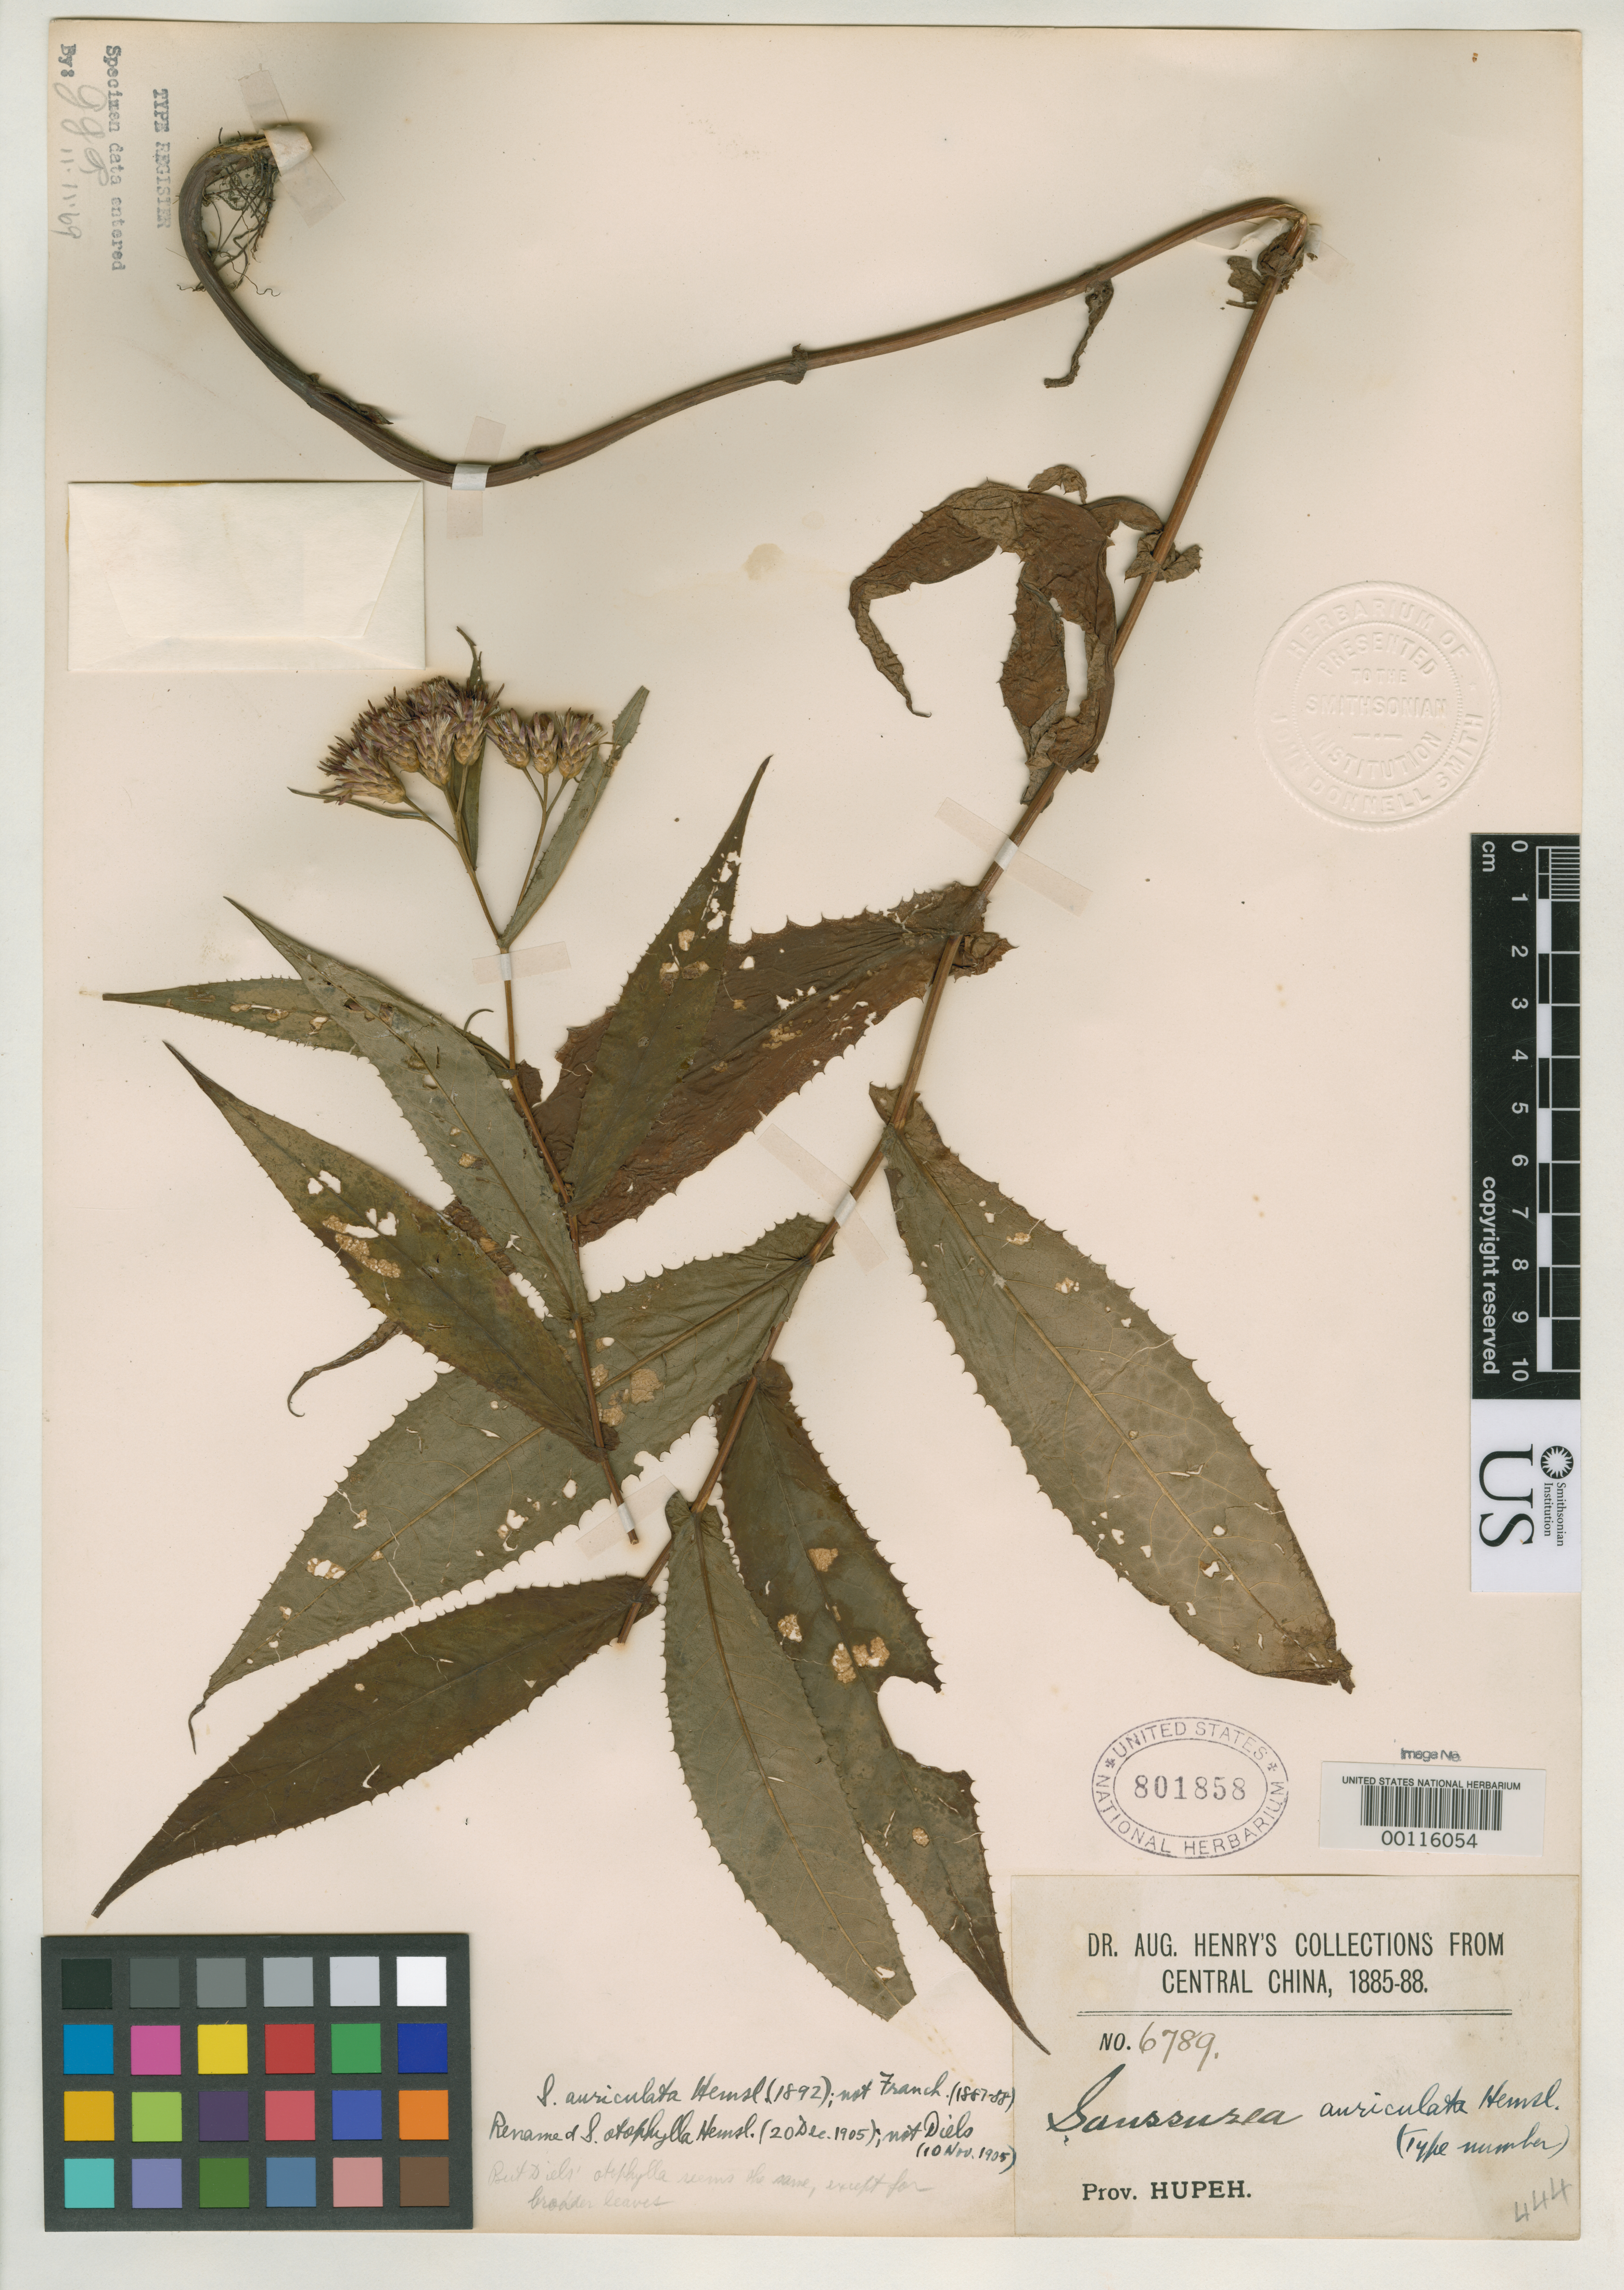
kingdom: Plantae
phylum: Tracheophyta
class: Magnoliopsida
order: Asterales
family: Asteraceae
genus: Saussurea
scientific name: Saussurea auriculata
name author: Hemsl.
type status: Isotype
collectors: A. Henry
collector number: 6789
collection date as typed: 1885 to -- --- 1888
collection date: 1885/1888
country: China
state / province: Hubei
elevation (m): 2134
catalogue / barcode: US 801858